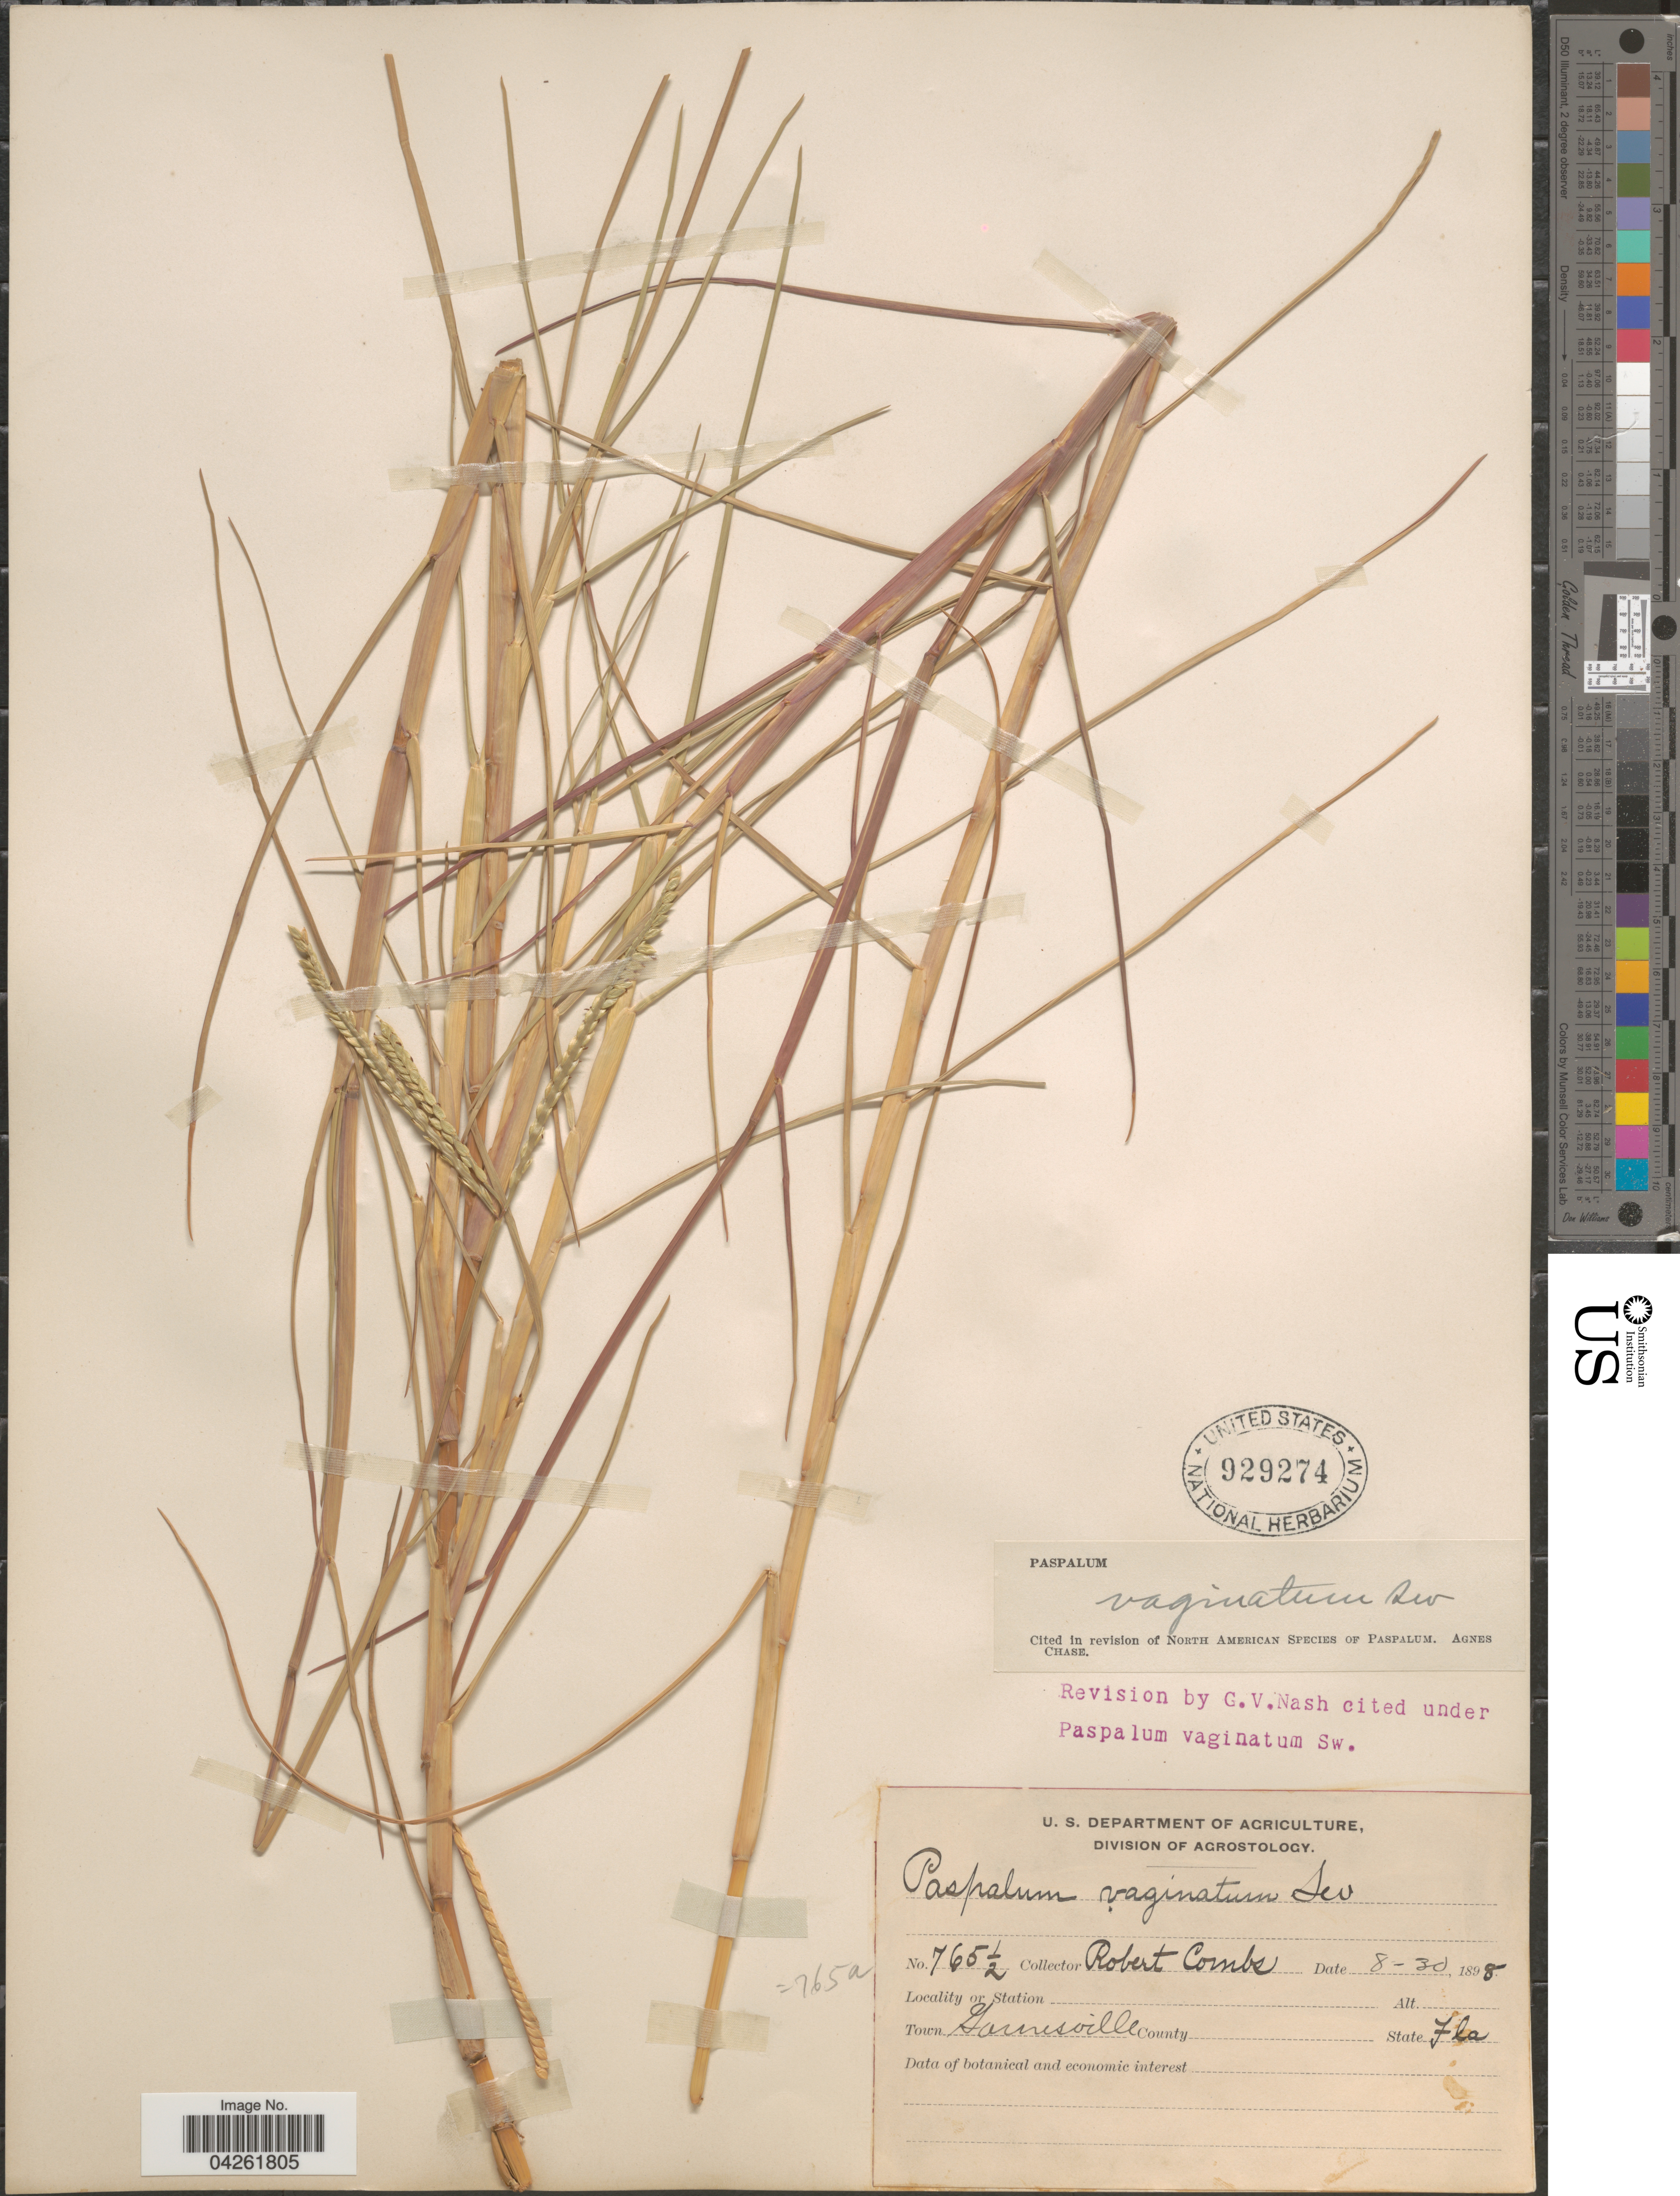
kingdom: Plantae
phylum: Tracheophyta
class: Liliopsida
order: Poales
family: Poaceae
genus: Paspalum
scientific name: Paspalum distichum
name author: L.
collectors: R. Combs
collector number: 765½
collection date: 1898-08-30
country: United States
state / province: Florida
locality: Town Gainesville.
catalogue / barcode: US 929274